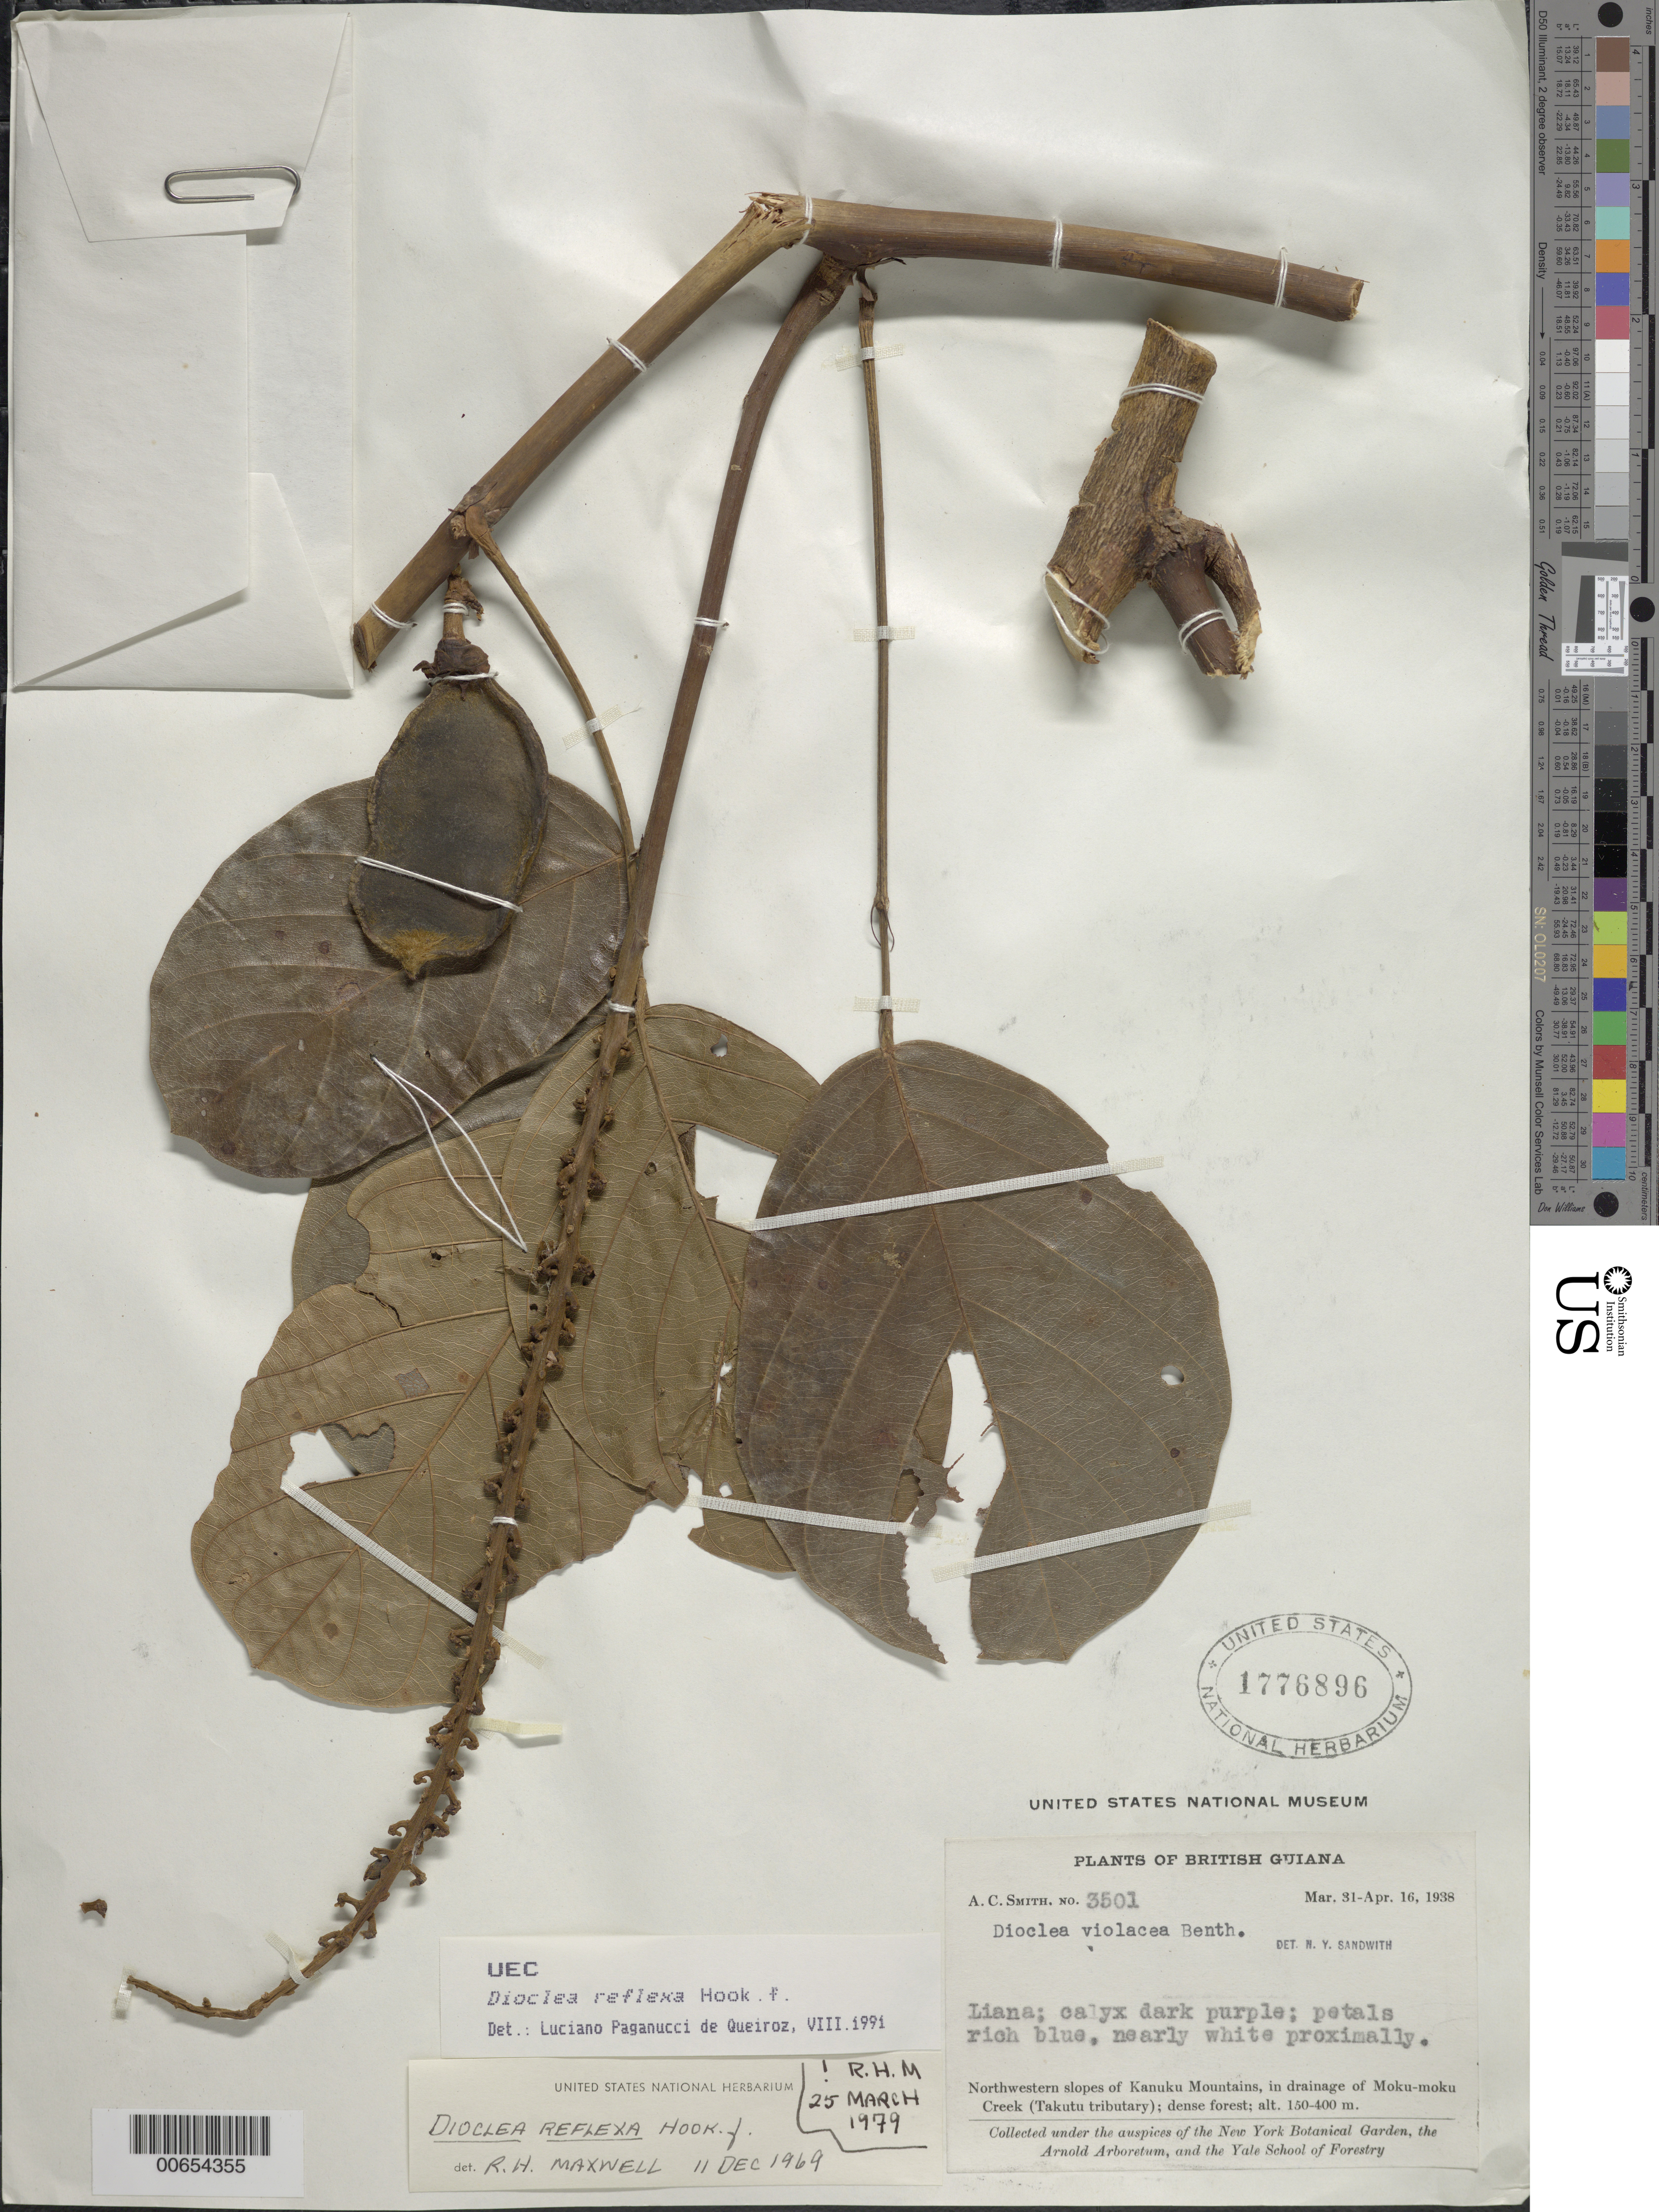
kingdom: Plantae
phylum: Tracheophyta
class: Magnoliopsida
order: Fabales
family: Fabaceae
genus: Macropsychanthus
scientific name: Macropsychanthus comosus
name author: (G. Mey.) L.P. Queiroz & Snak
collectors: A. C. Smith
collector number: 3501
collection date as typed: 31-Mar-38 to 16-Apr-38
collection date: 1938-03-31/1938-04-16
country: Guyana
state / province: U. Takutu-U. Essequibo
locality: Kanuku Mts., NW slopes, in drainage of Moku-moku Creek (Takutu tributary)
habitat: Dense forest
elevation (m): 150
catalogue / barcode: US 1776896